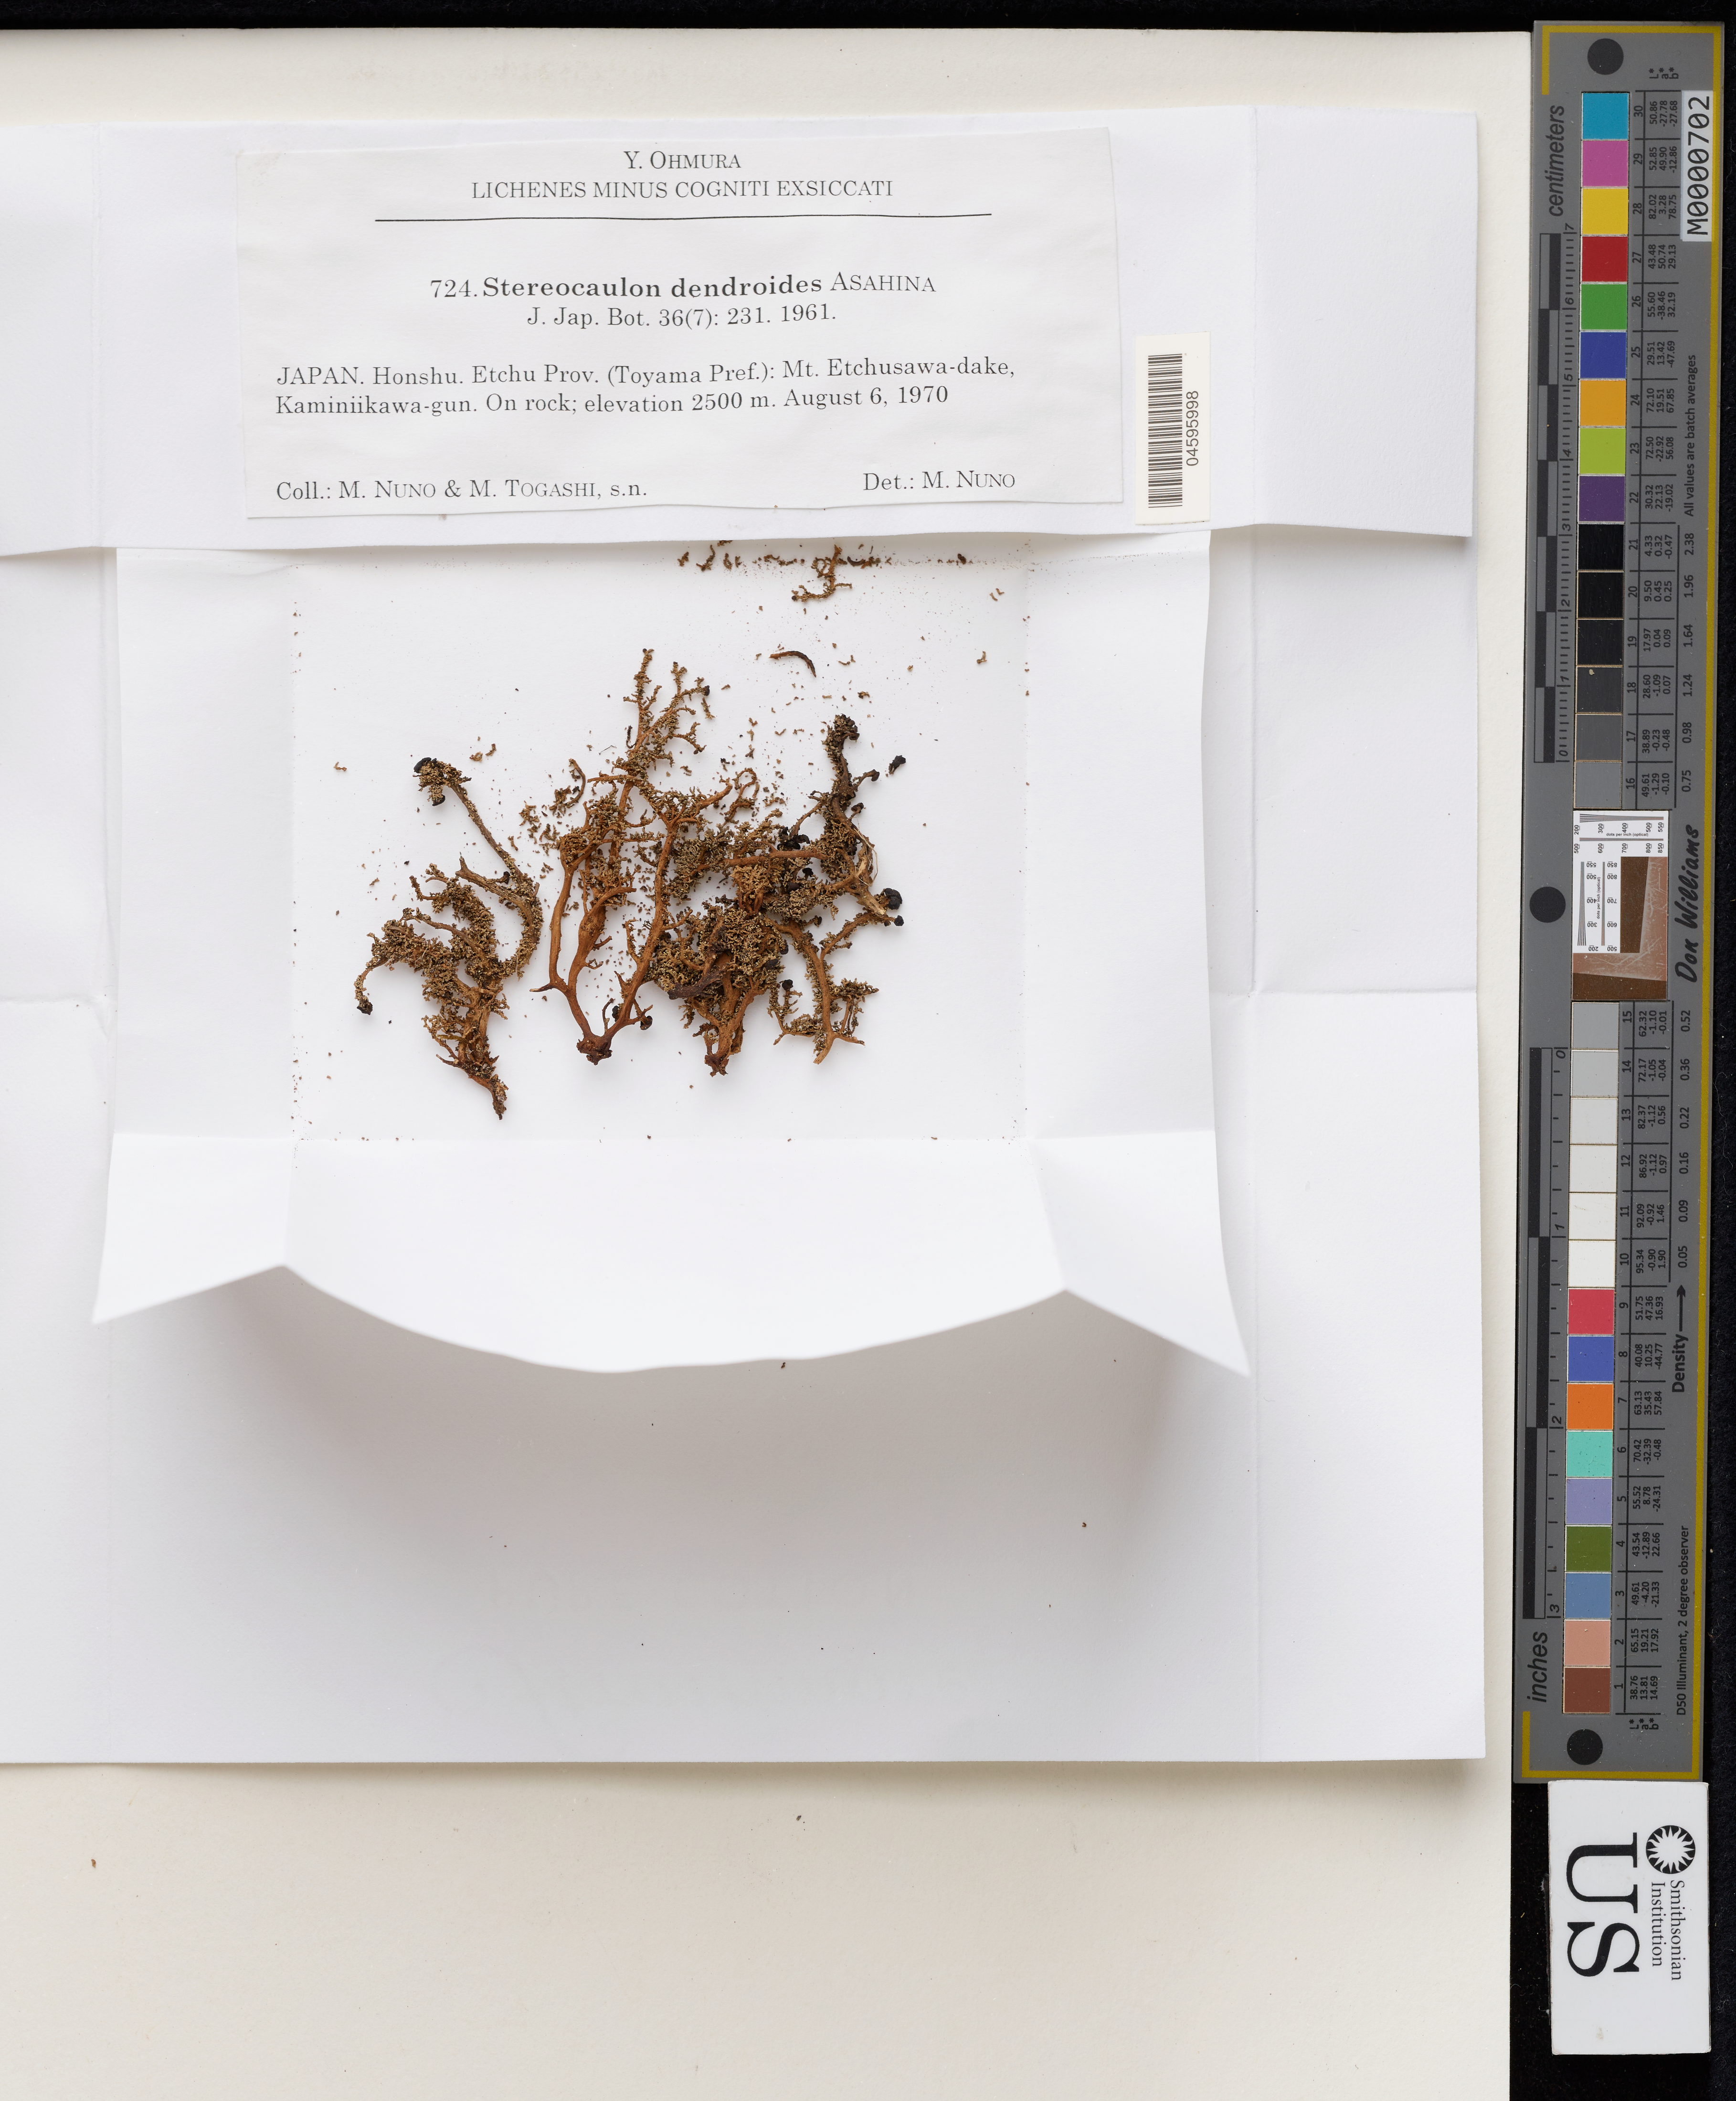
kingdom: Fungi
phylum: Ascomycota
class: Lecanoromycetes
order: Lecanorales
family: Stereocaulaceae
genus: Stereocaulon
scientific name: Stereocaulon dendroides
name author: Asahina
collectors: M. Nuno & M. Togashi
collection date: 1970-08-09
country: Japan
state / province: Toyama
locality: Honshu. Etchu Prov. (Toyama Pref.): Mt. Etchusawa-dake, Kaminiikawa-gun.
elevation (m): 2500